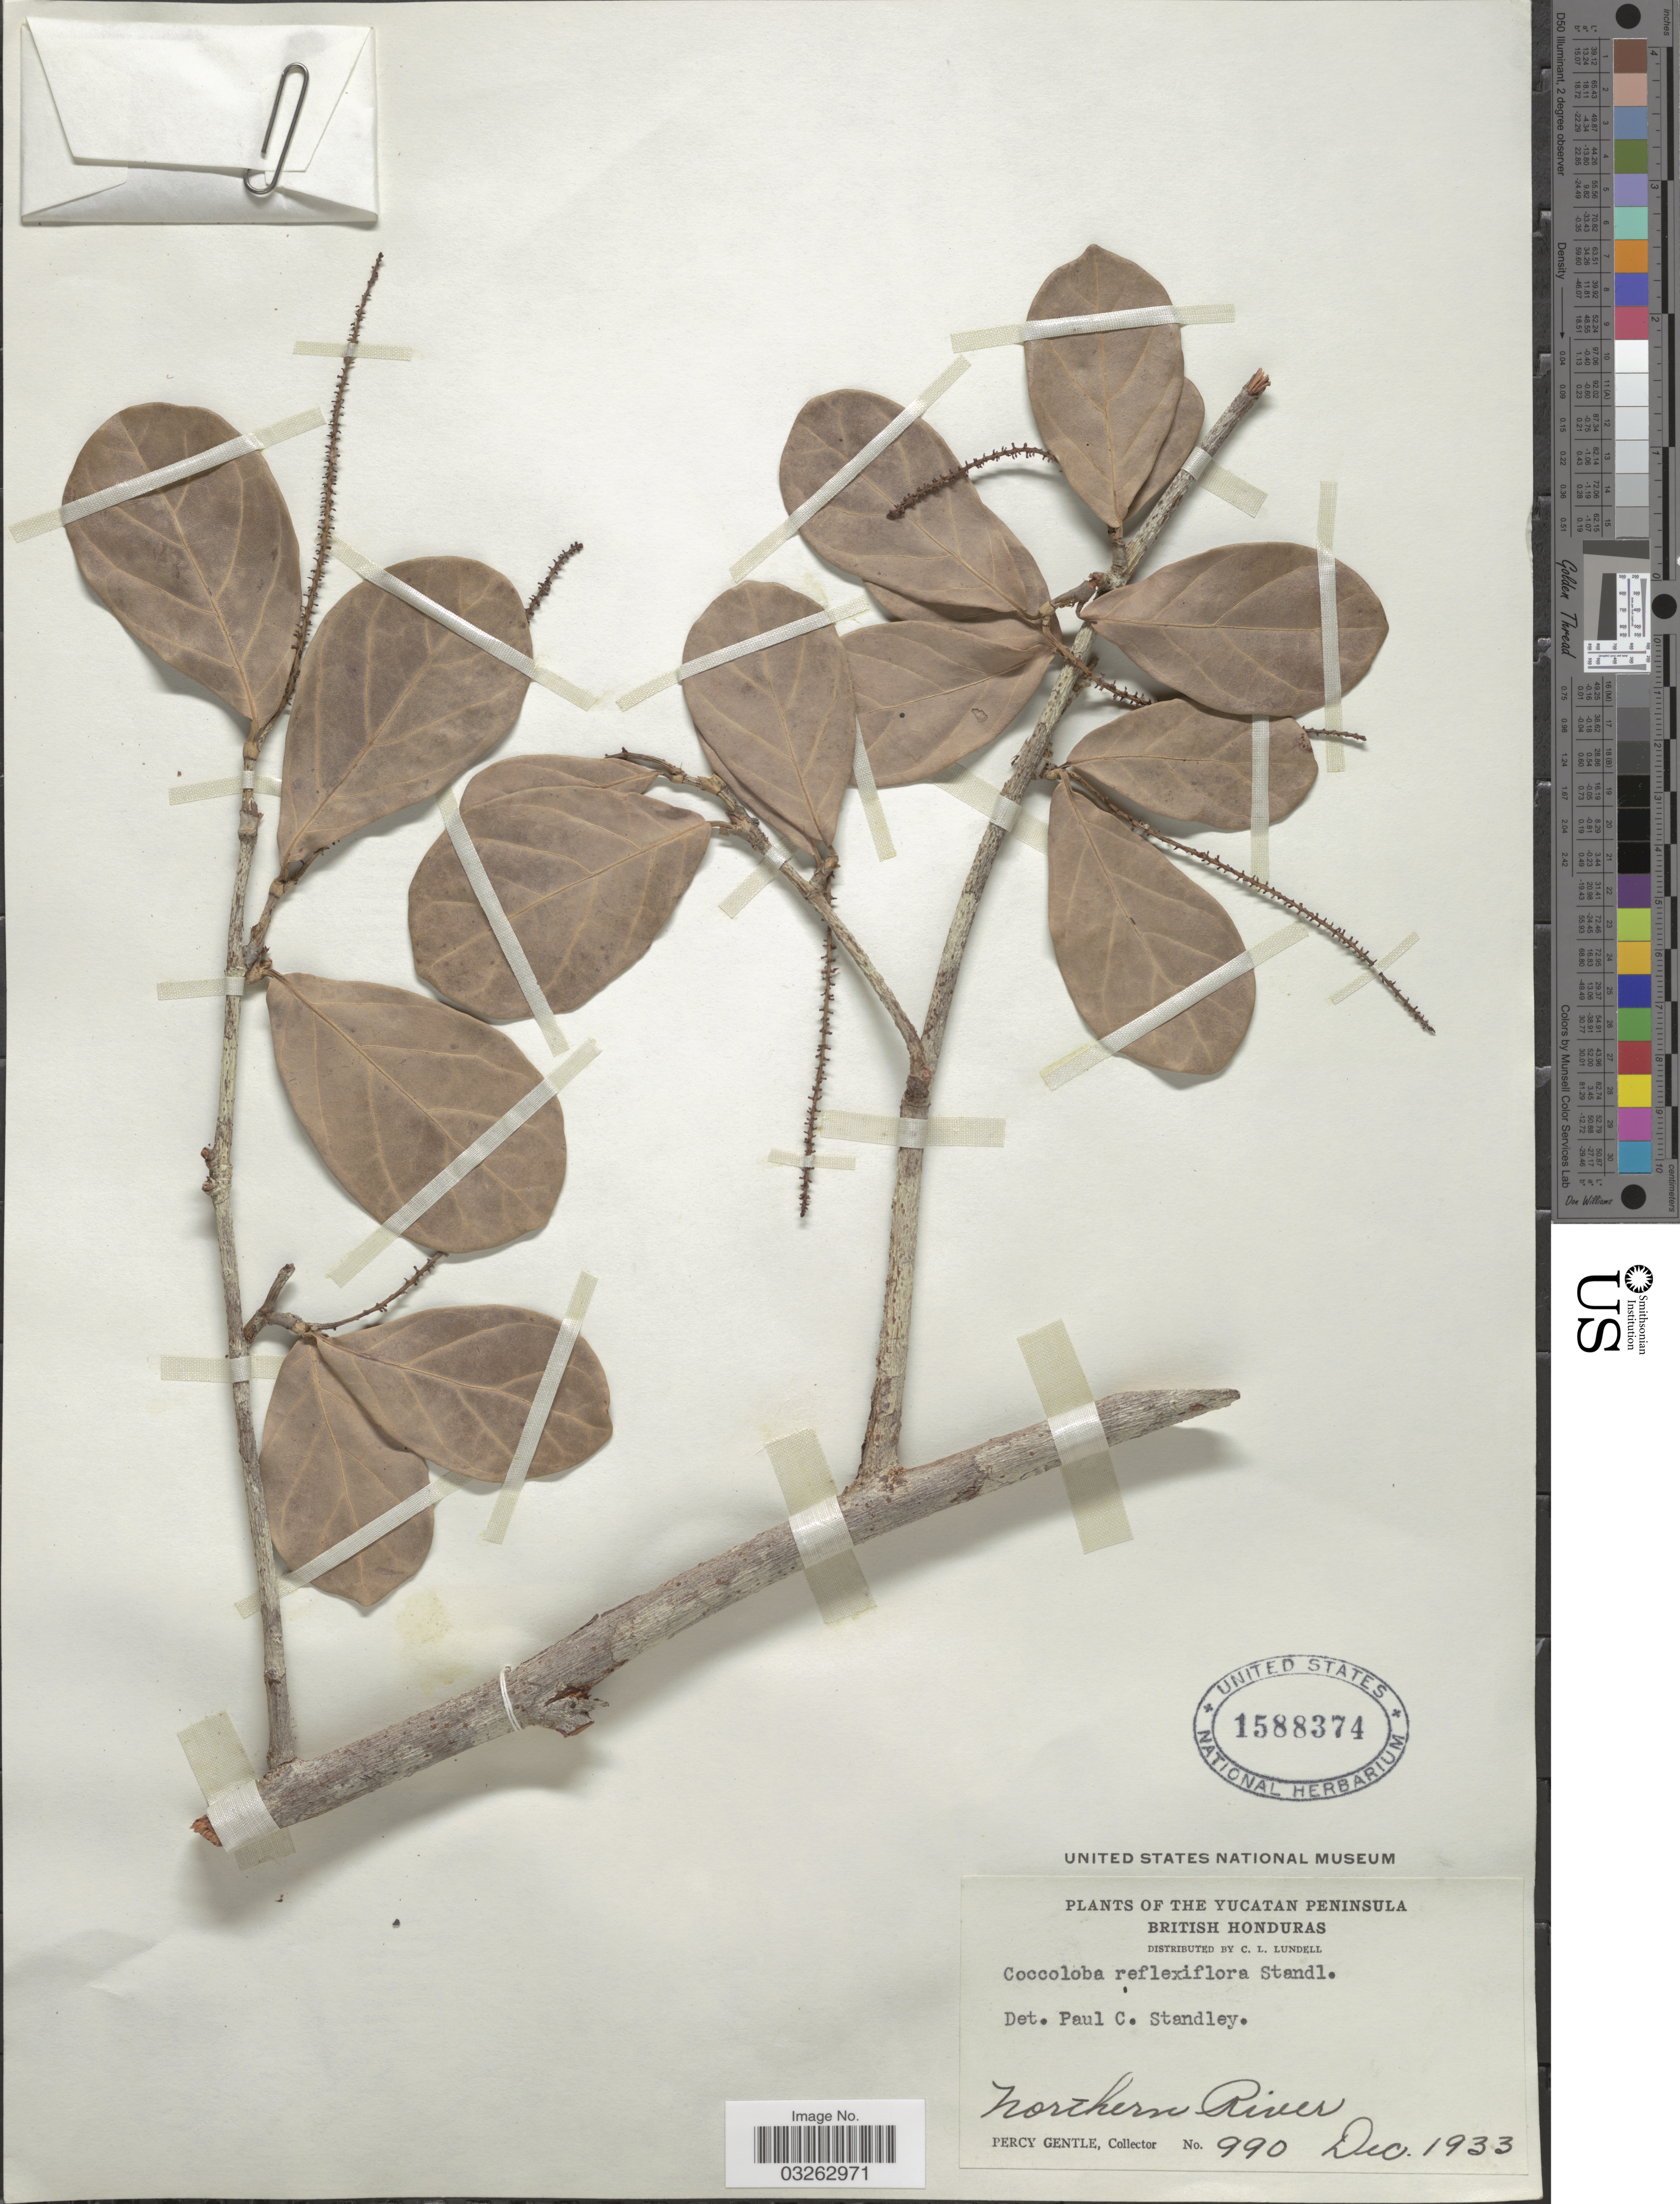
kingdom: Plantae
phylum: Tracheophyta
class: Magnoliopsida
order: Caryophyllales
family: Polygonaceae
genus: Coccoloba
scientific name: Coccoloba reflexiflora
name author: Standl.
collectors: P. H. Gentle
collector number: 990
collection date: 1933-12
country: Belize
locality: The Yucatan Peninsula. British Honduras, Northern River.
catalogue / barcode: US 1588374